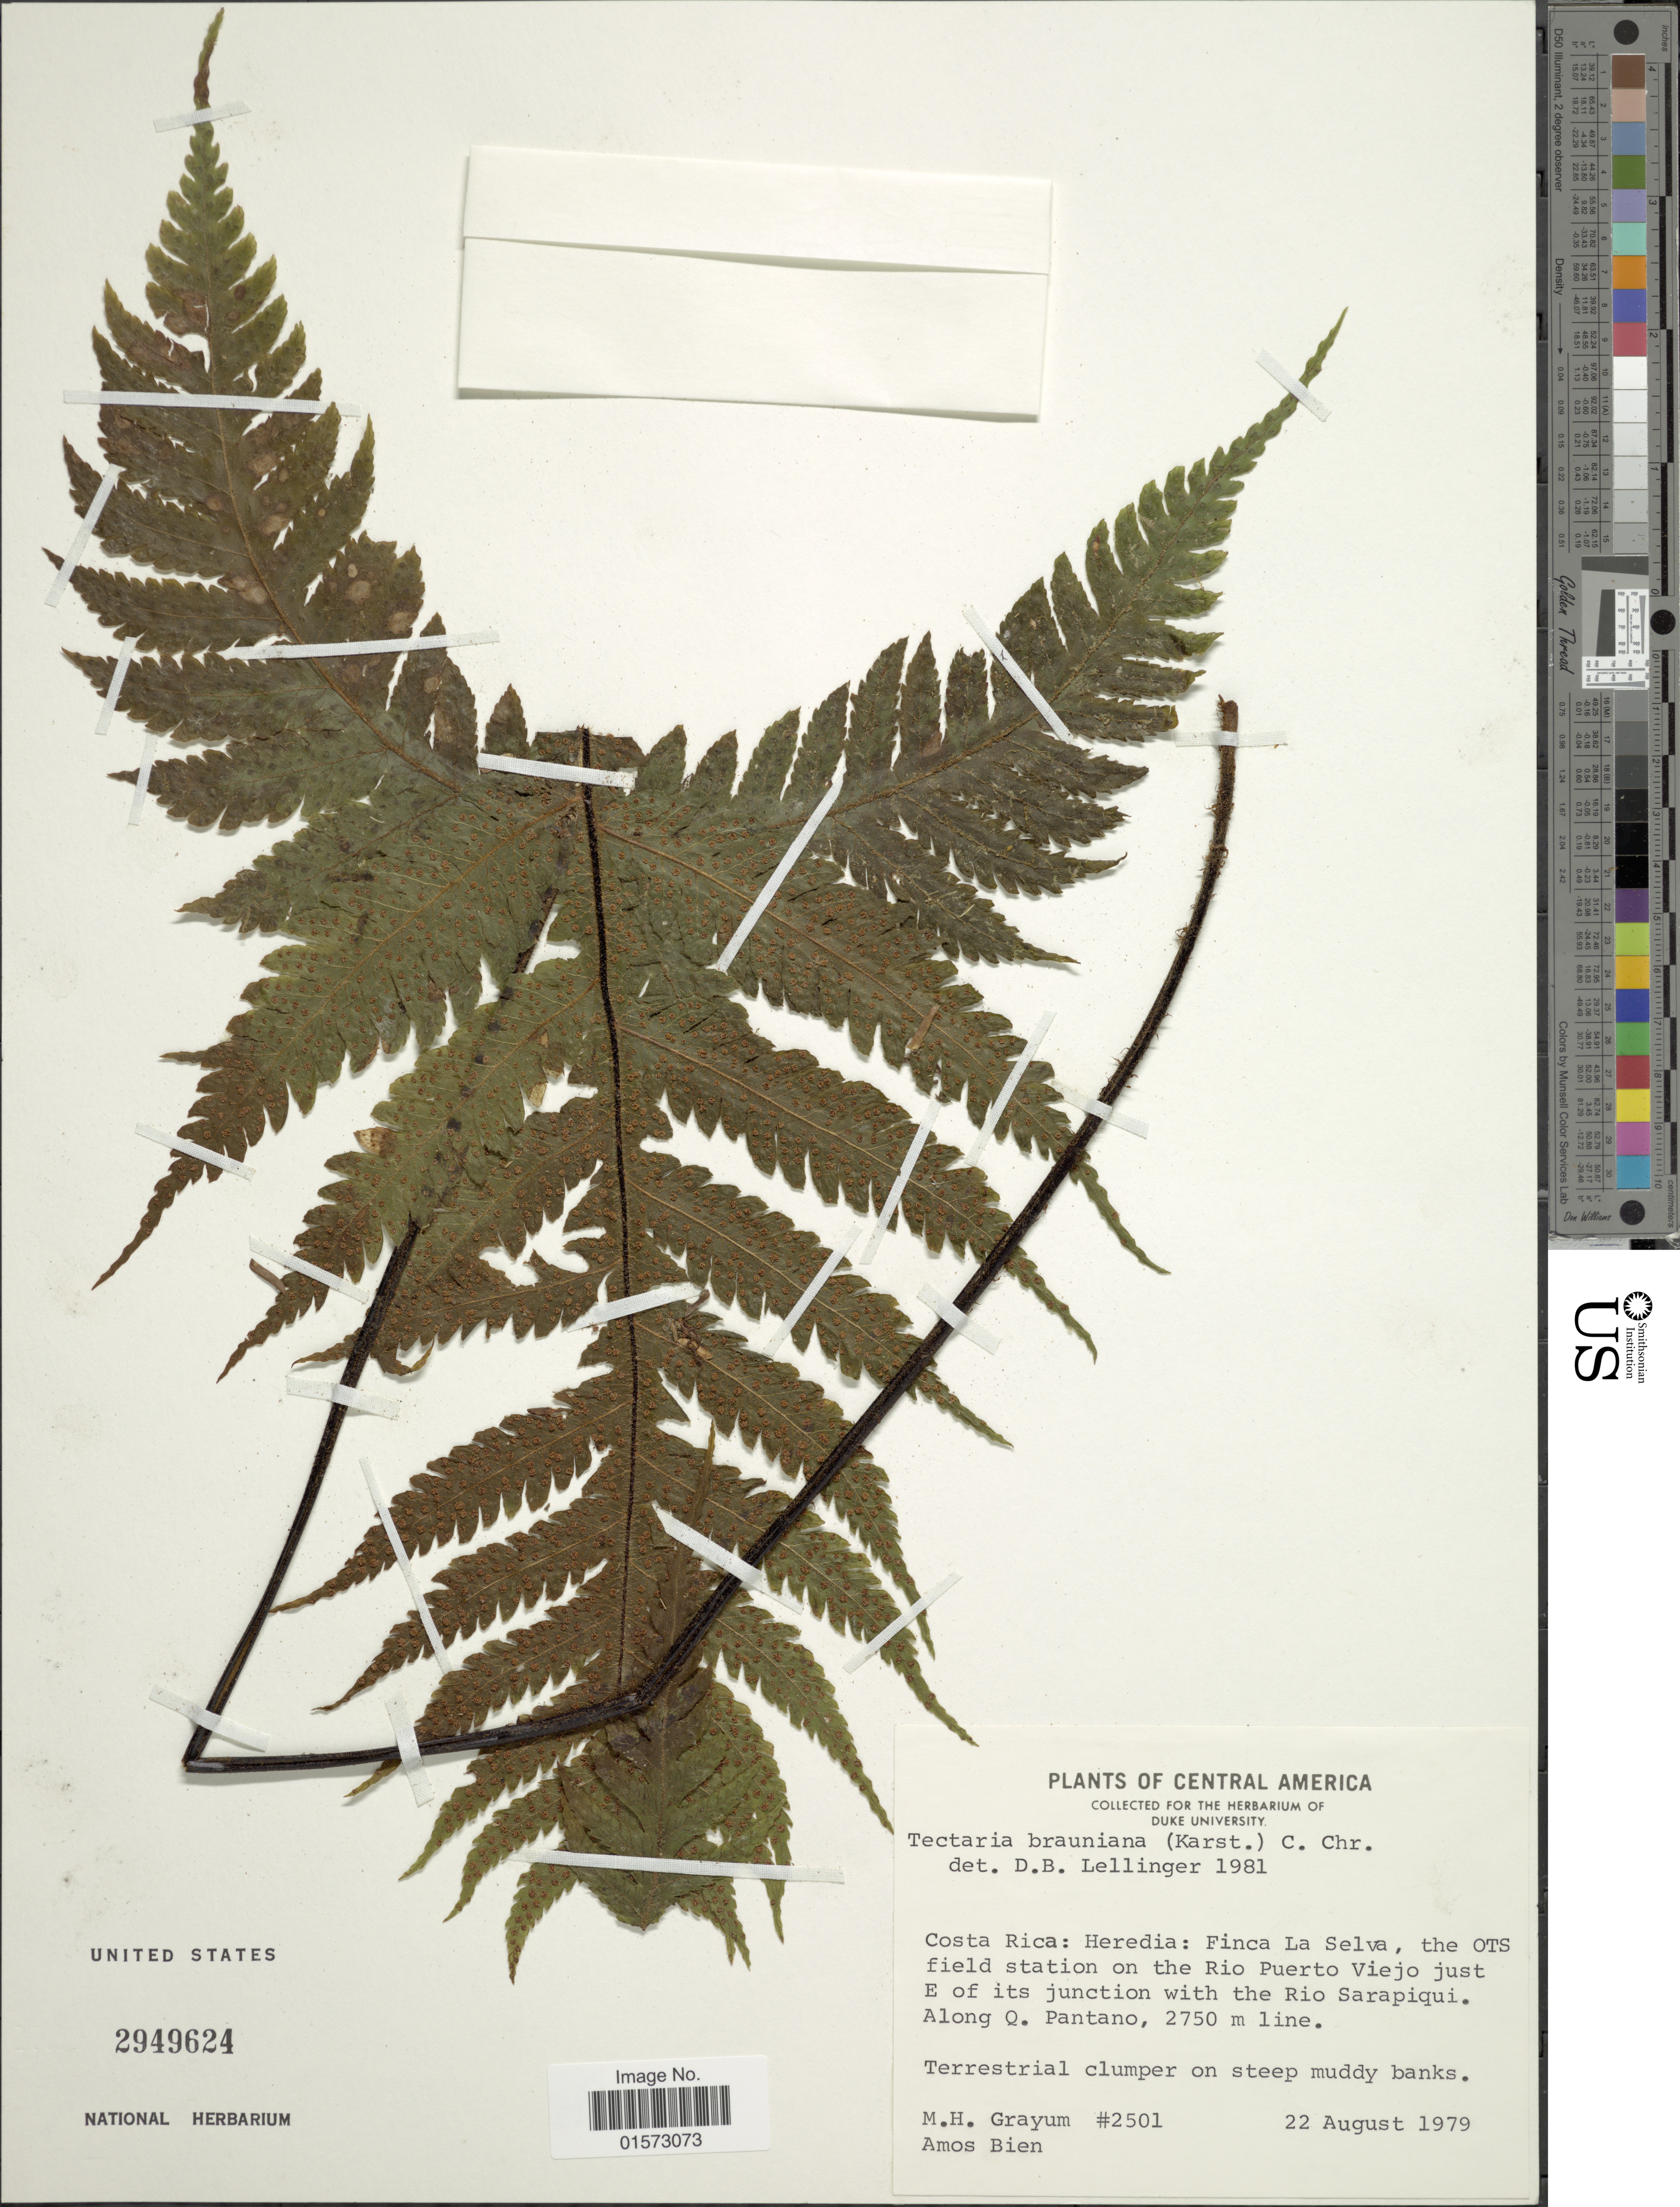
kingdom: Plantae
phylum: Tracheophyta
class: Polypodiopsida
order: Polypodiales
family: Tectariaceae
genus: Tectaria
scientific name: Tectaria brauniana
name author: (H. Karst.) C. Chr.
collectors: M. H. Grayum & A. Bien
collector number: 2501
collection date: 1979-08-22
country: Costa Rica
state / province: Heredia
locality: Finca La Selva, the OTS field station on the Rio Puerto Viejo just E of its junction with the Rio Sarapiquí, Along Q. Pantano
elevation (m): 2750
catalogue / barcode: US 2949624